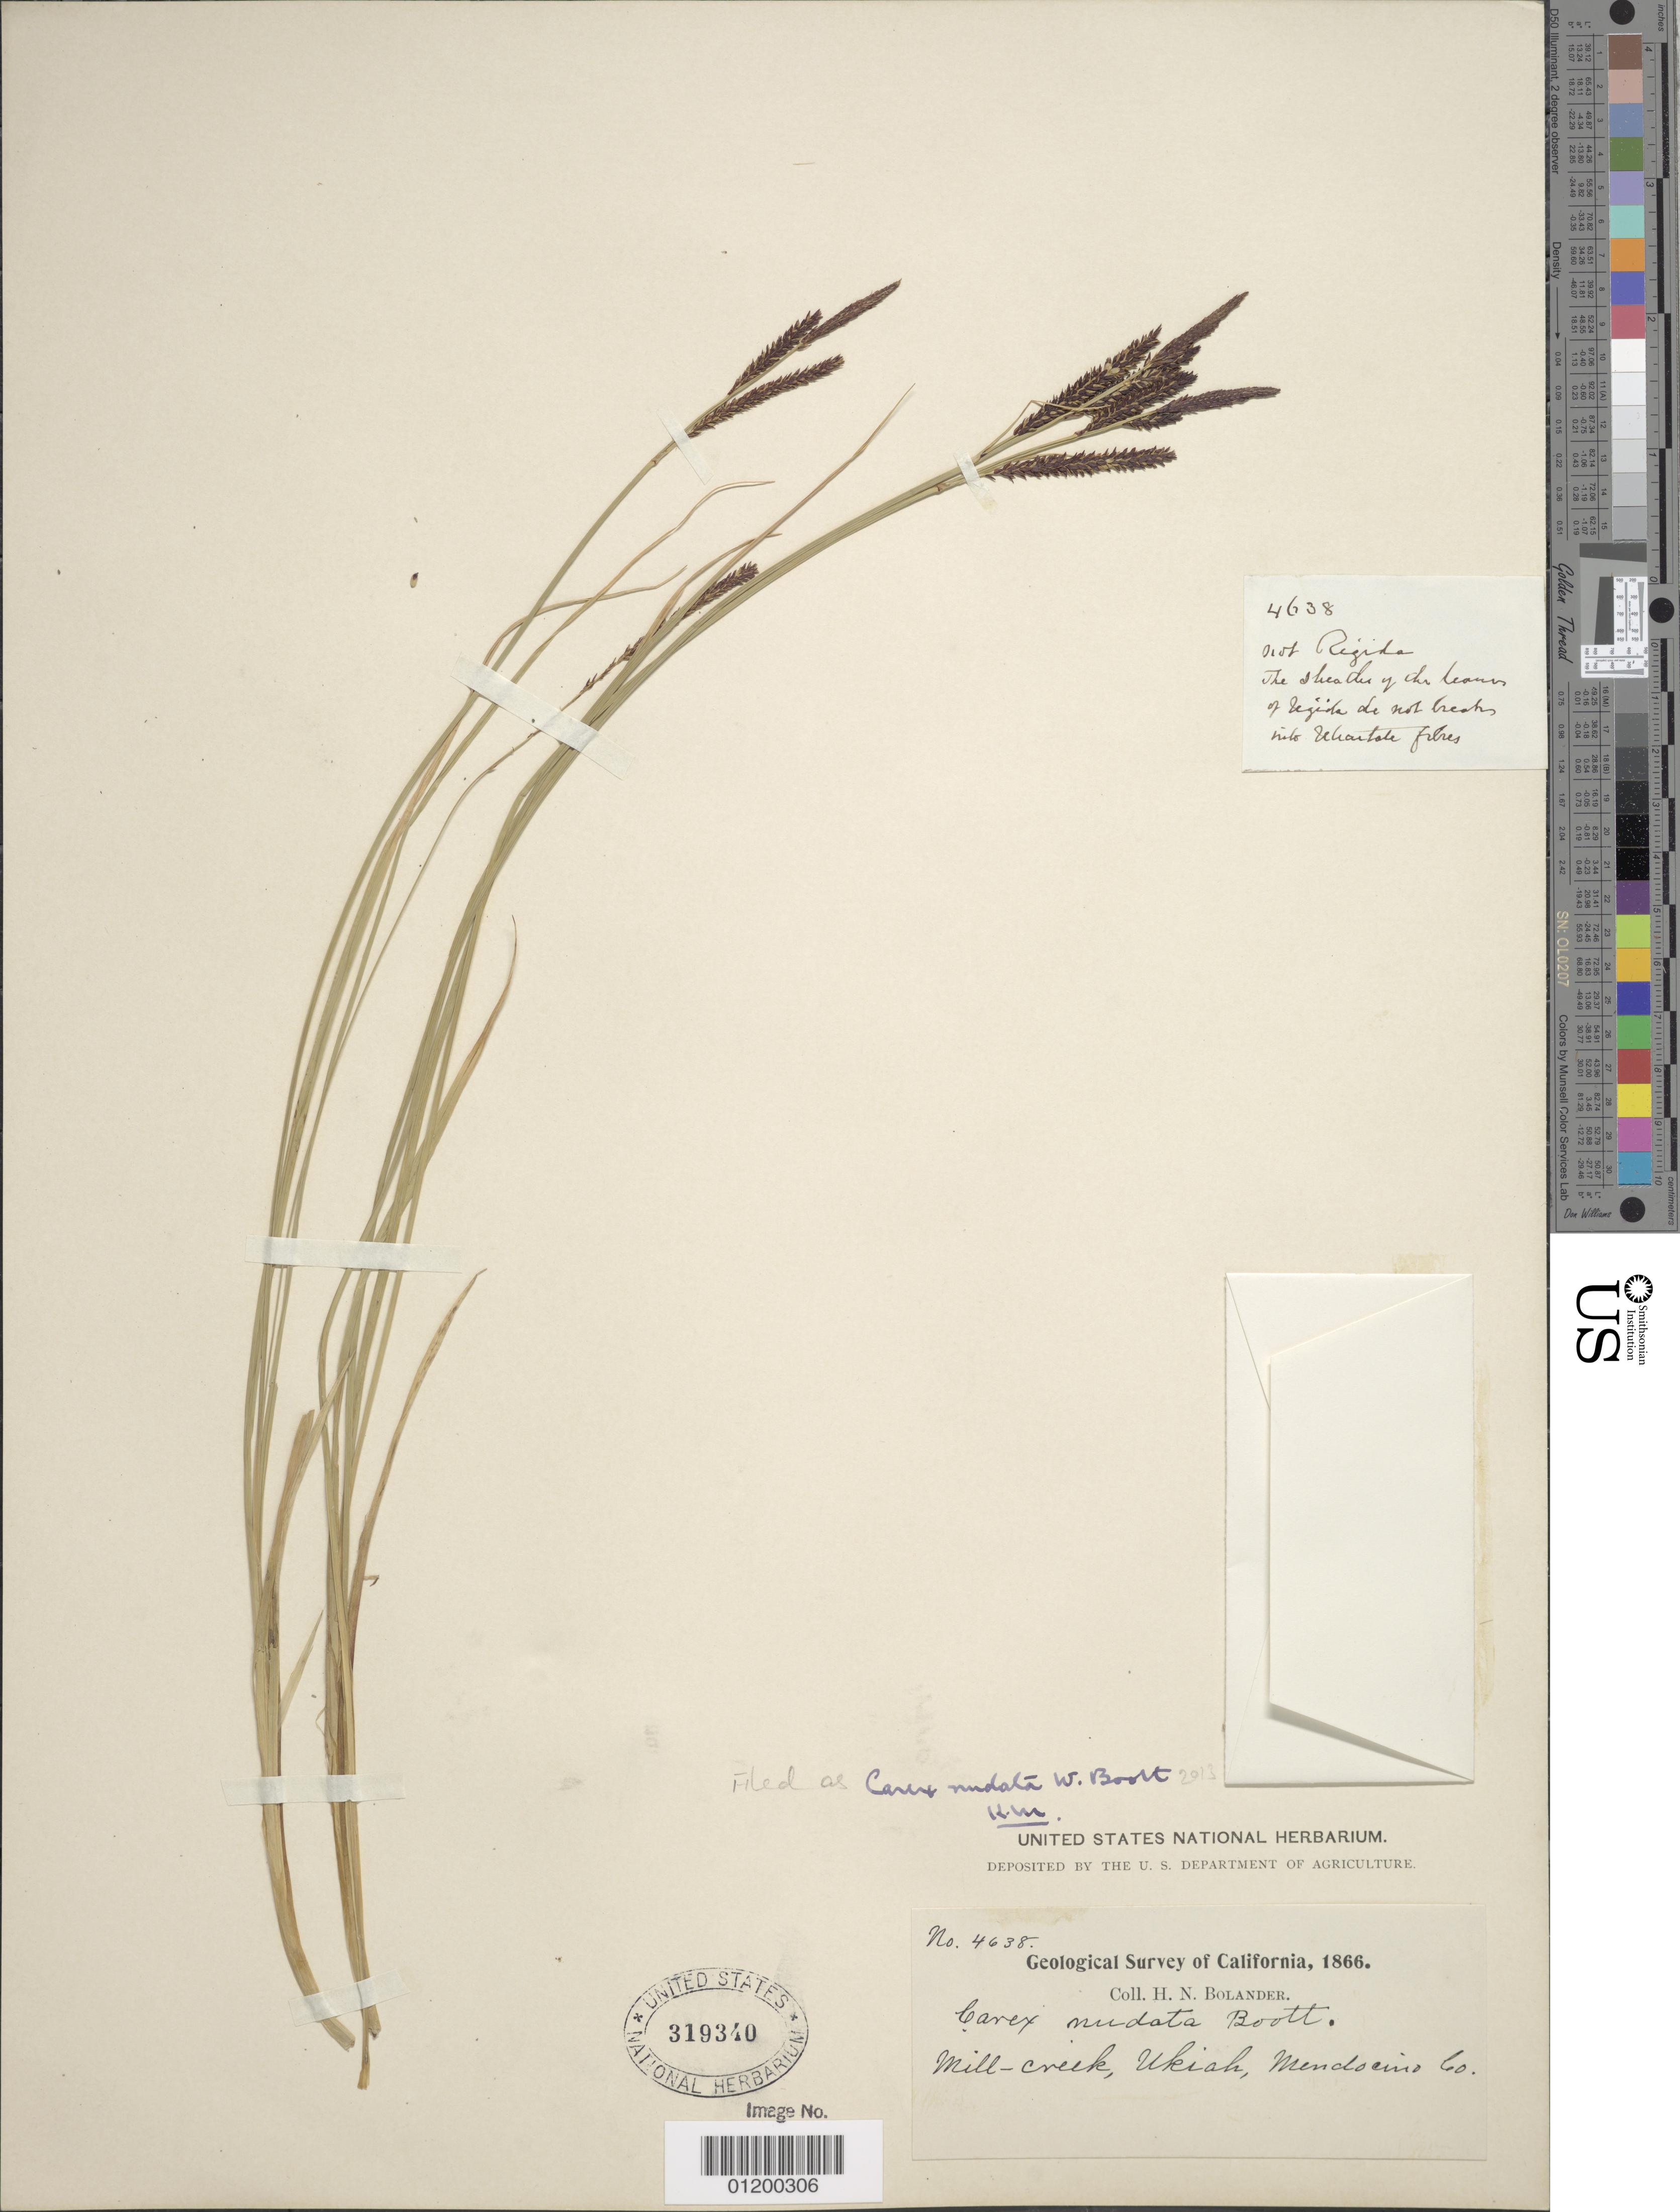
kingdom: Plantae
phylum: Tracheophyta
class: Liliopsida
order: Poales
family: Cyperaceae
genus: Carex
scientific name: Carex nudata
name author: W. Boott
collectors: H. Bolander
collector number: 4638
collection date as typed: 1866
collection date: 1866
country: United States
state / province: California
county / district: Mendocino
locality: Mill- Creek, Ukiah.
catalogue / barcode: US 319340